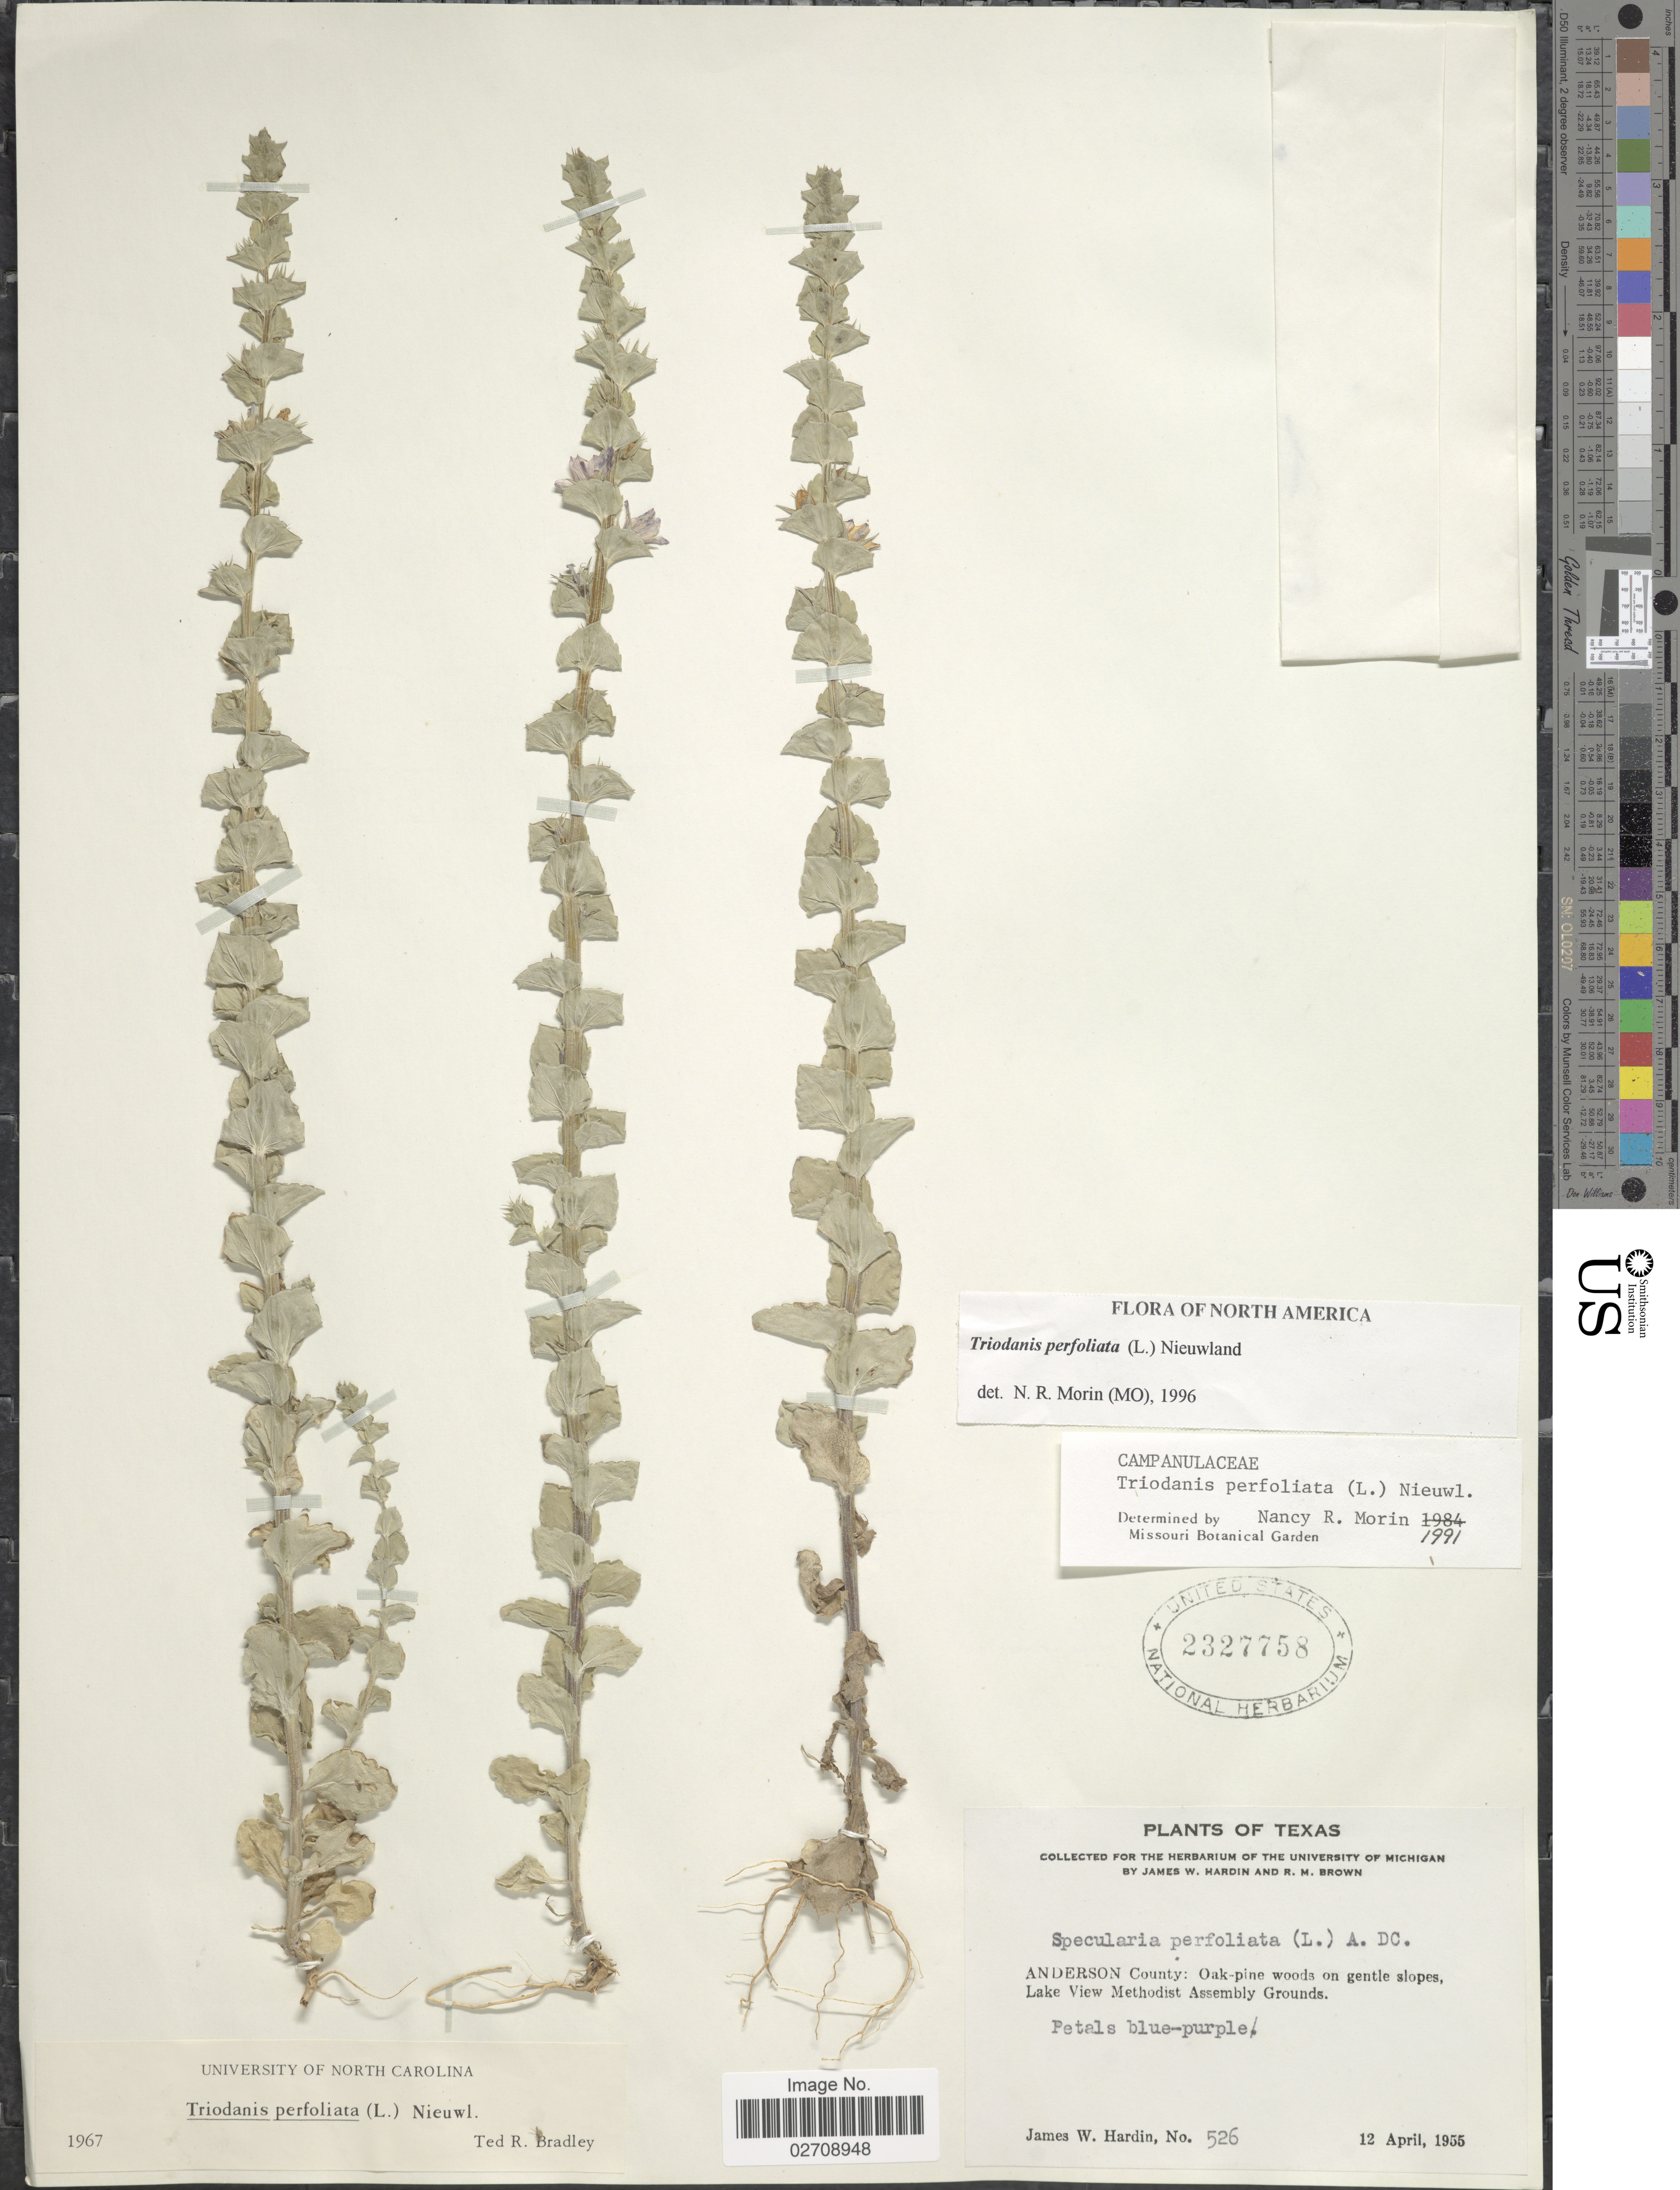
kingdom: Plantae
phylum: Tracheophyta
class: Magnoliopsida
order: Asterales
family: Campanulaceae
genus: Triodanis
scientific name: Triodanis perfoliata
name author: (L.) Nieuwl.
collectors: J. W. Hardin & R. M. Brown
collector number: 526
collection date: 1955-04-12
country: United States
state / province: Texas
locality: Anderson County: Oak Pine woods on gentle slopes, Lake View Methodist Assembly Grounds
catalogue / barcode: US 2327758